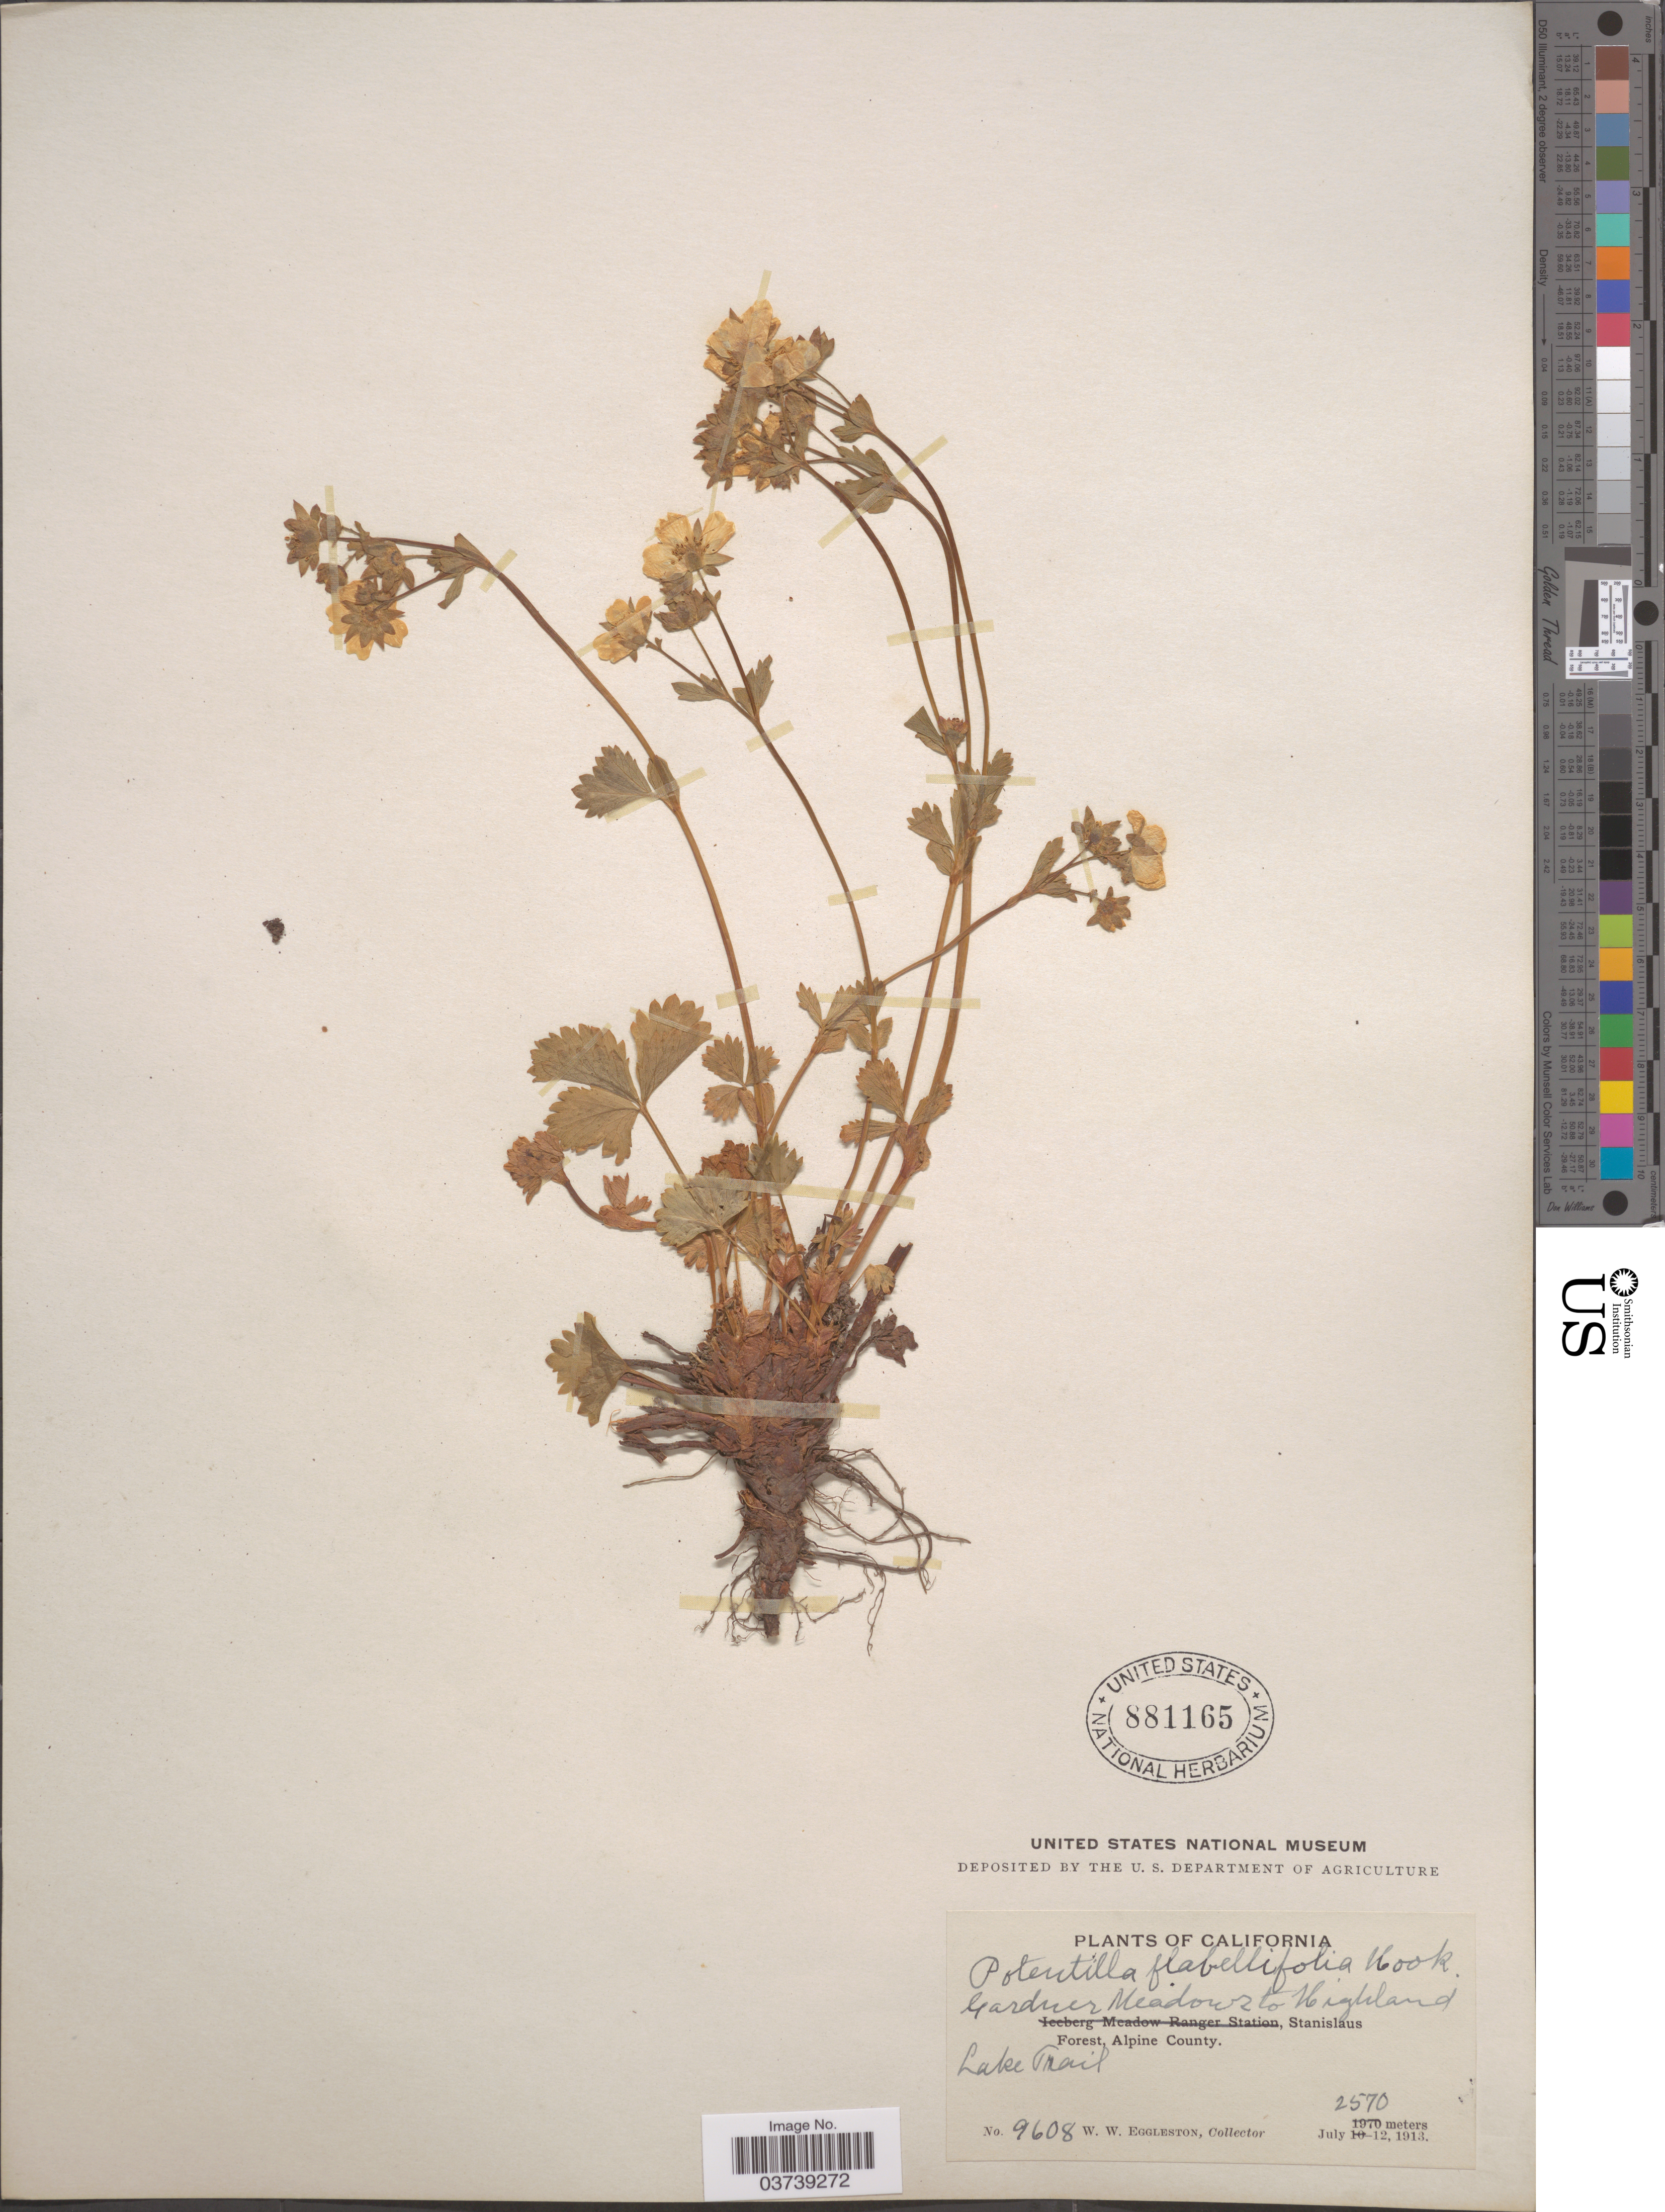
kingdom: Plantae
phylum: Tracheophyta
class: Magnoliopsida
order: Rosales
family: Rosaceae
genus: Potentilla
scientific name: Potentilla flabellifolia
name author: Hook. ex Torr. & A. Gray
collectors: W. W. Eggleston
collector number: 9608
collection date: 1913-07-12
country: United States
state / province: California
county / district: Alpine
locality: Gardner Meadows to Highland. Stanislaus Forest, Alpine County. Lake Trail.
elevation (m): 2570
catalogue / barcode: US 881165